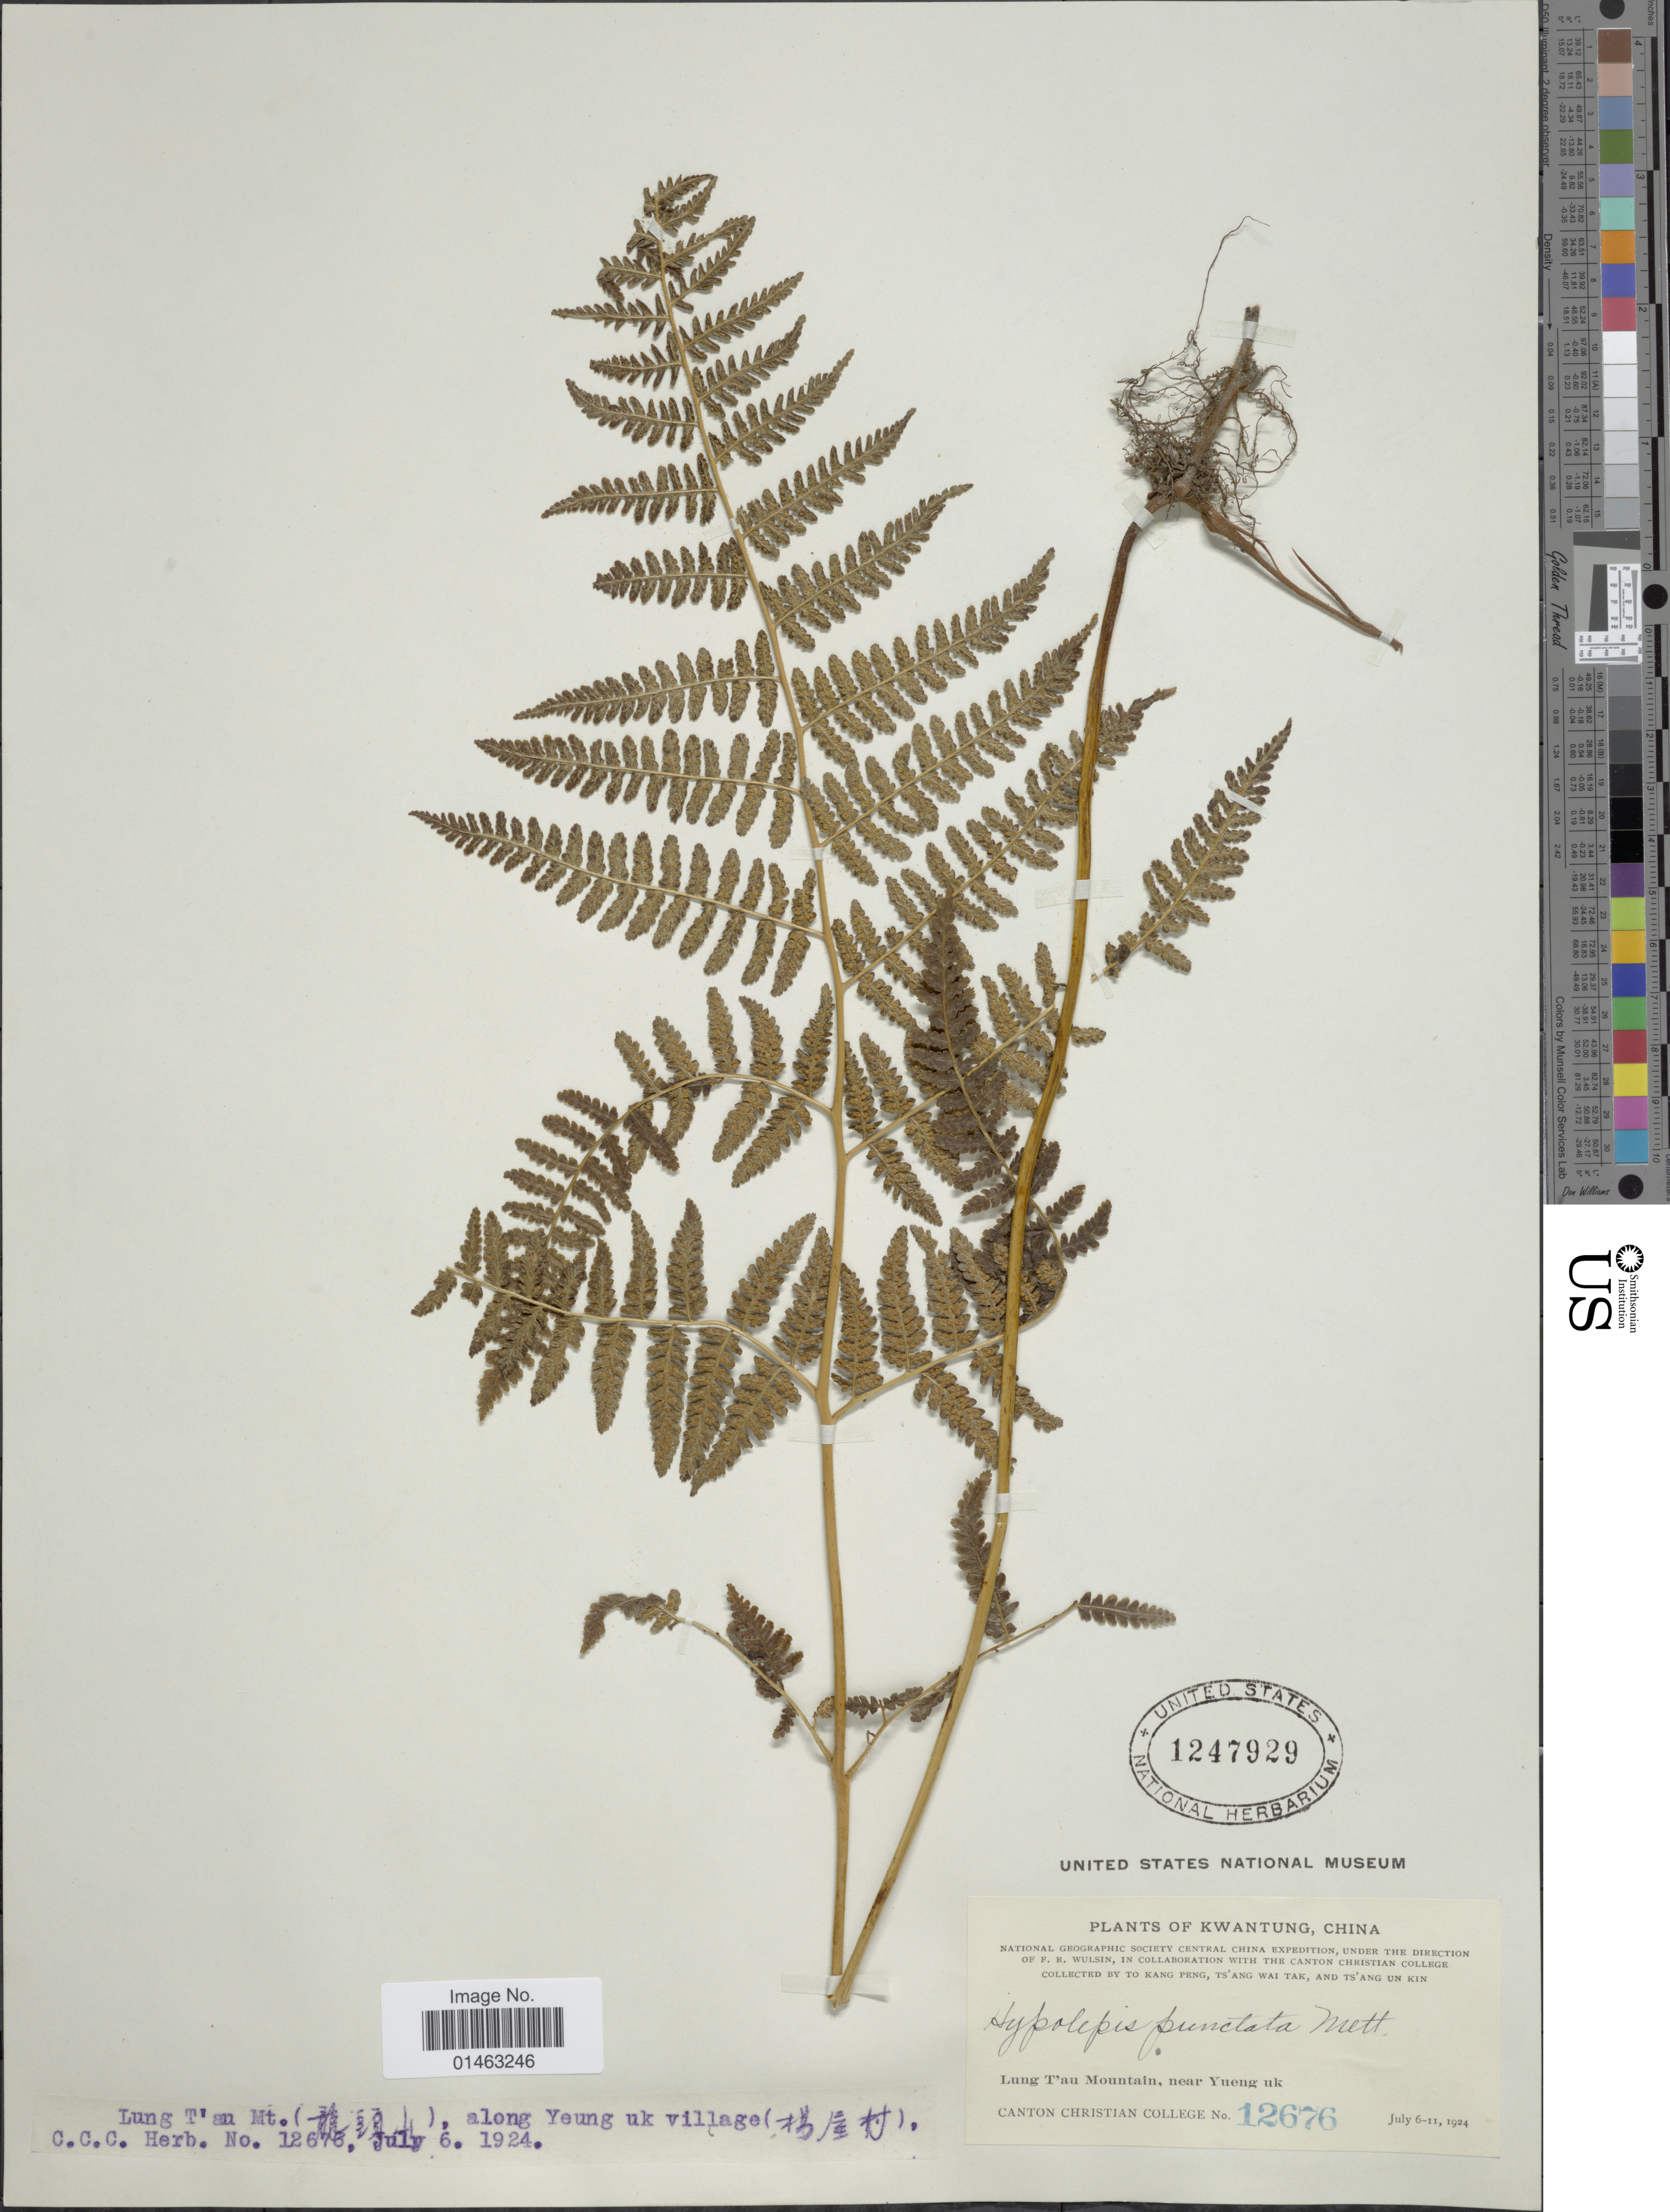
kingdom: Plantae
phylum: Tracheophyta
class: Polypodiopsida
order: Polypodiales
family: Dennstaedtiaceae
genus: Hypolepis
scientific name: Hypolepis punctata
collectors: K. Peng, W. T. Tsang & U. K. Tsang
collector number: Canton Christian College 12676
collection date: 1924-07-06/1924-07-11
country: China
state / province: Guangdong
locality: Kwantung. Lung T'au Mountain, near Yneng uk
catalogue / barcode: US 1247929